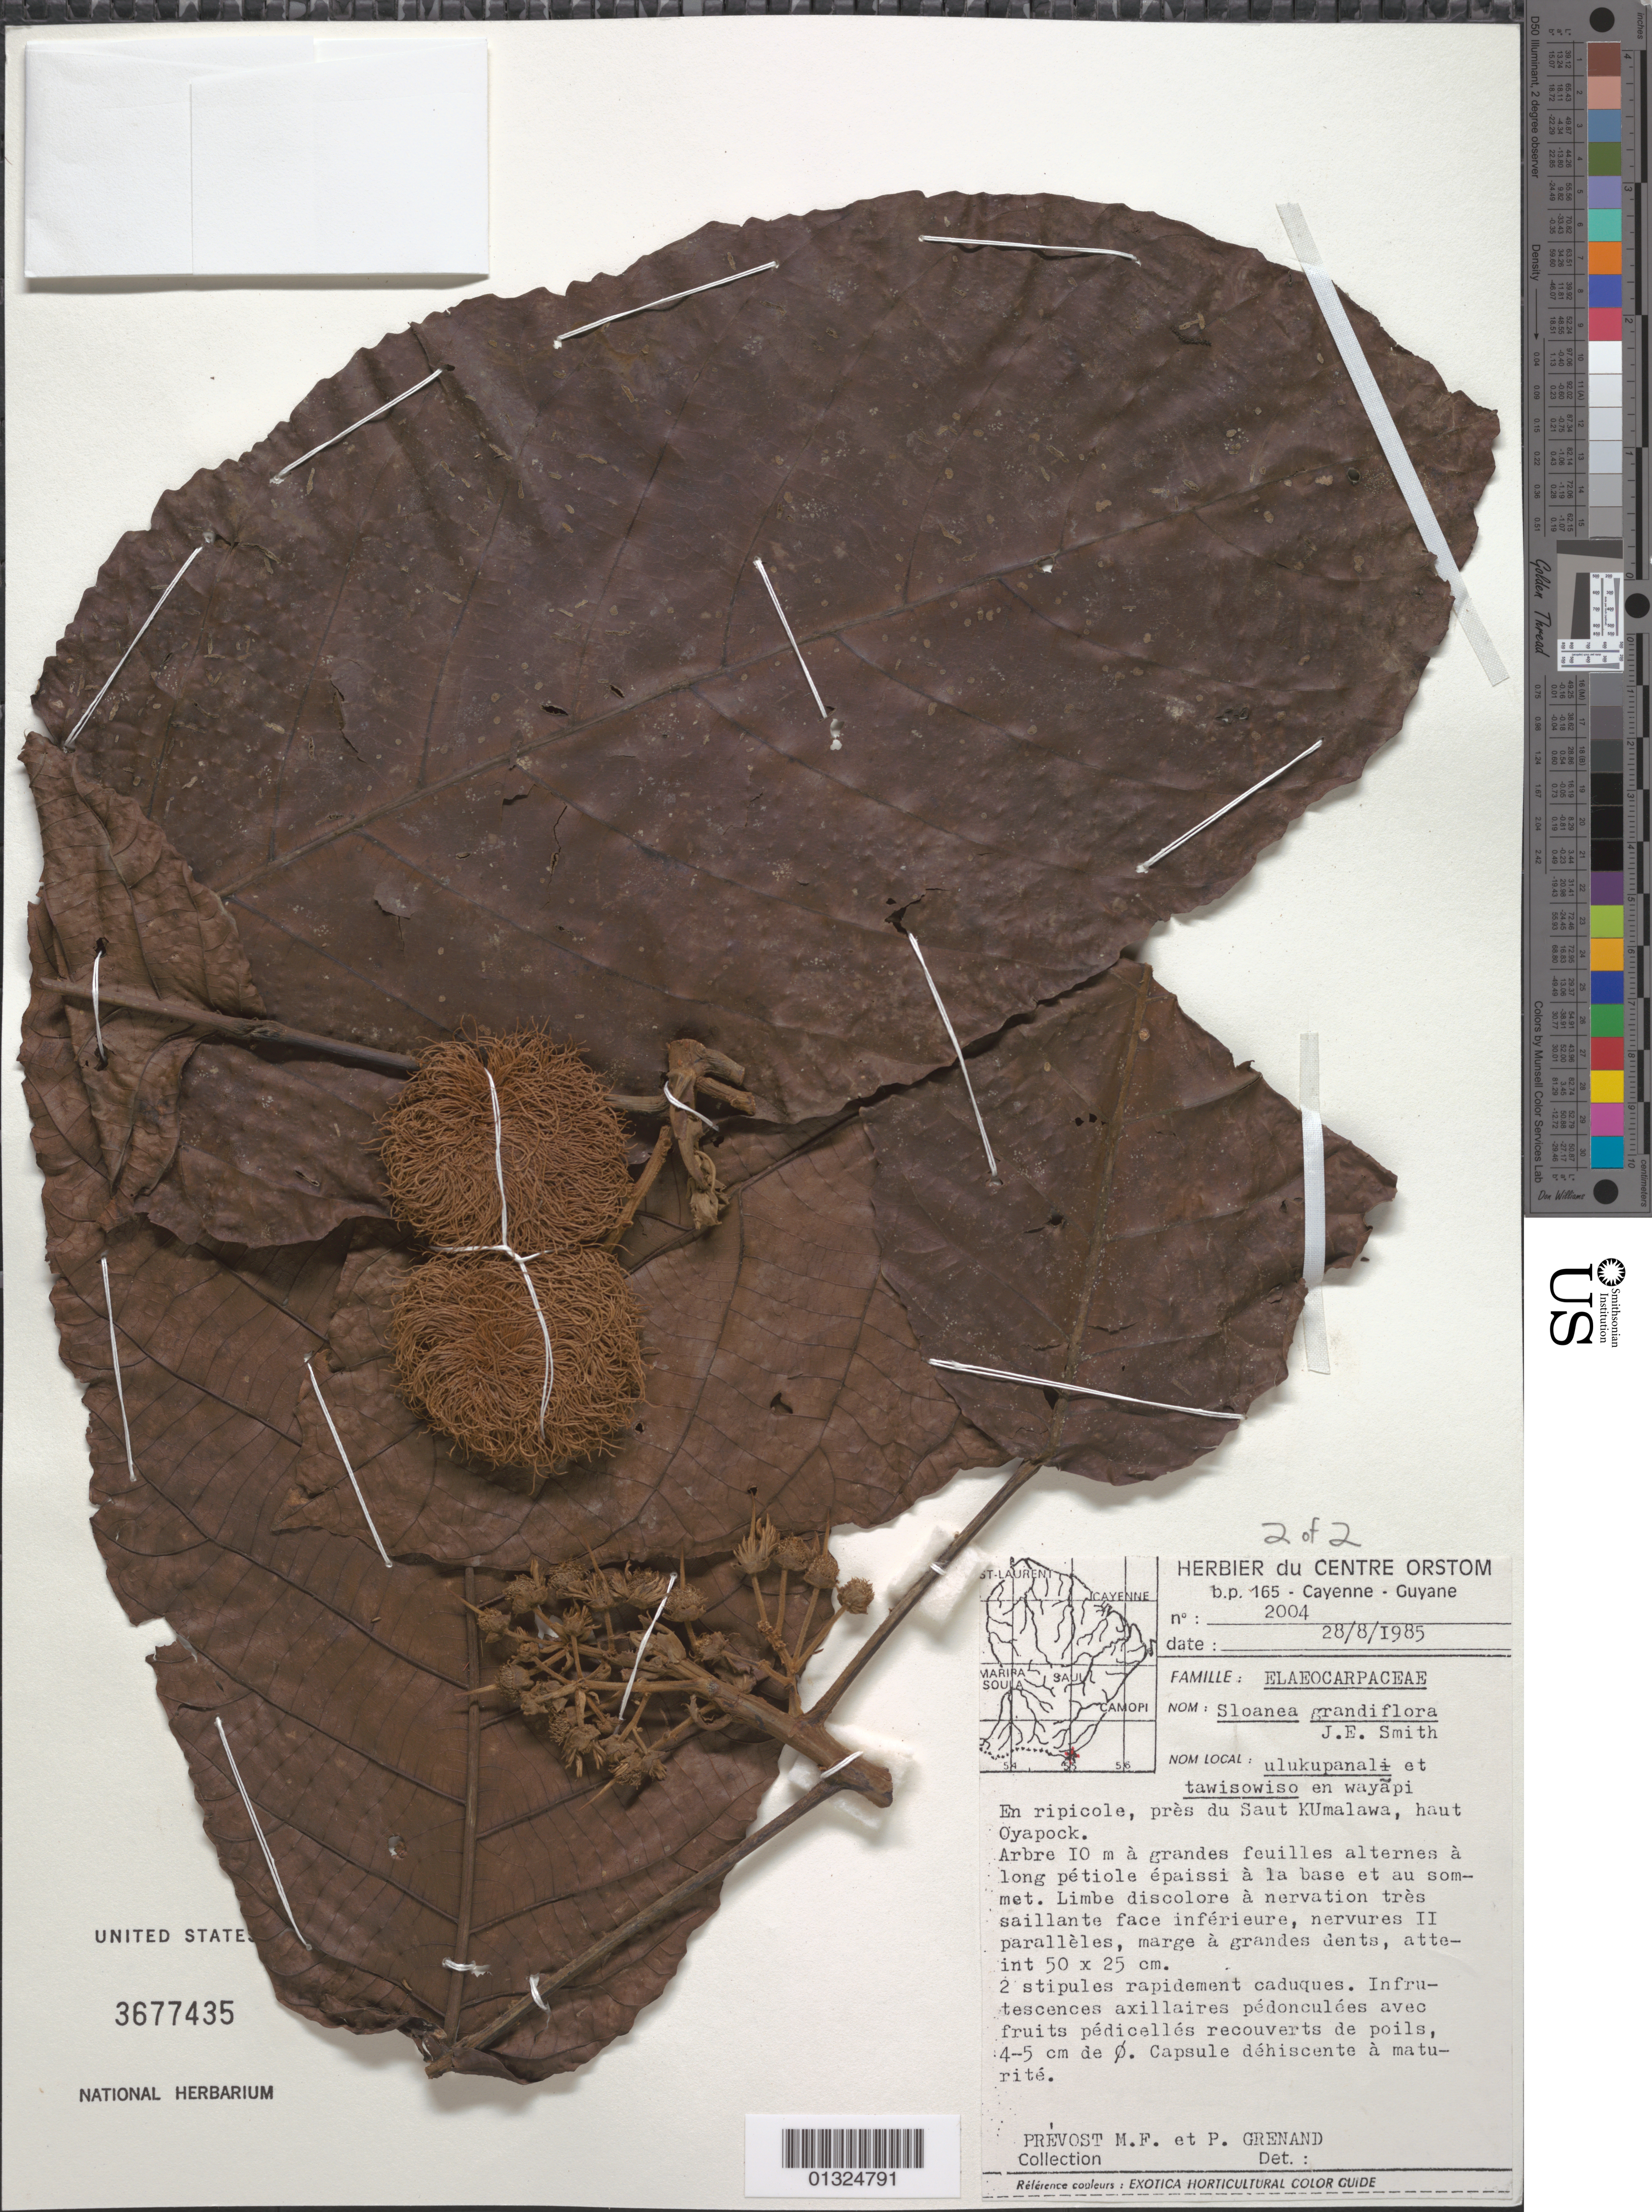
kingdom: Plantae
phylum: Tracheophyta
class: Magnoliopsida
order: Oxalidales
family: Elaeocarpaceae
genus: Sloanea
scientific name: Sloanea grandiflora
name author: Sm.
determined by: Smith, James E.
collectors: M.-F. Prévost & P. Grenand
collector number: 2004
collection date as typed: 28-Aug-85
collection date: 1985-08-28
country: French Guiana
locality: Haut Oyapock, a proximité du Saut Koumalawa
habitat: Riparian vegetation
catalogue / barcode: US 3677435